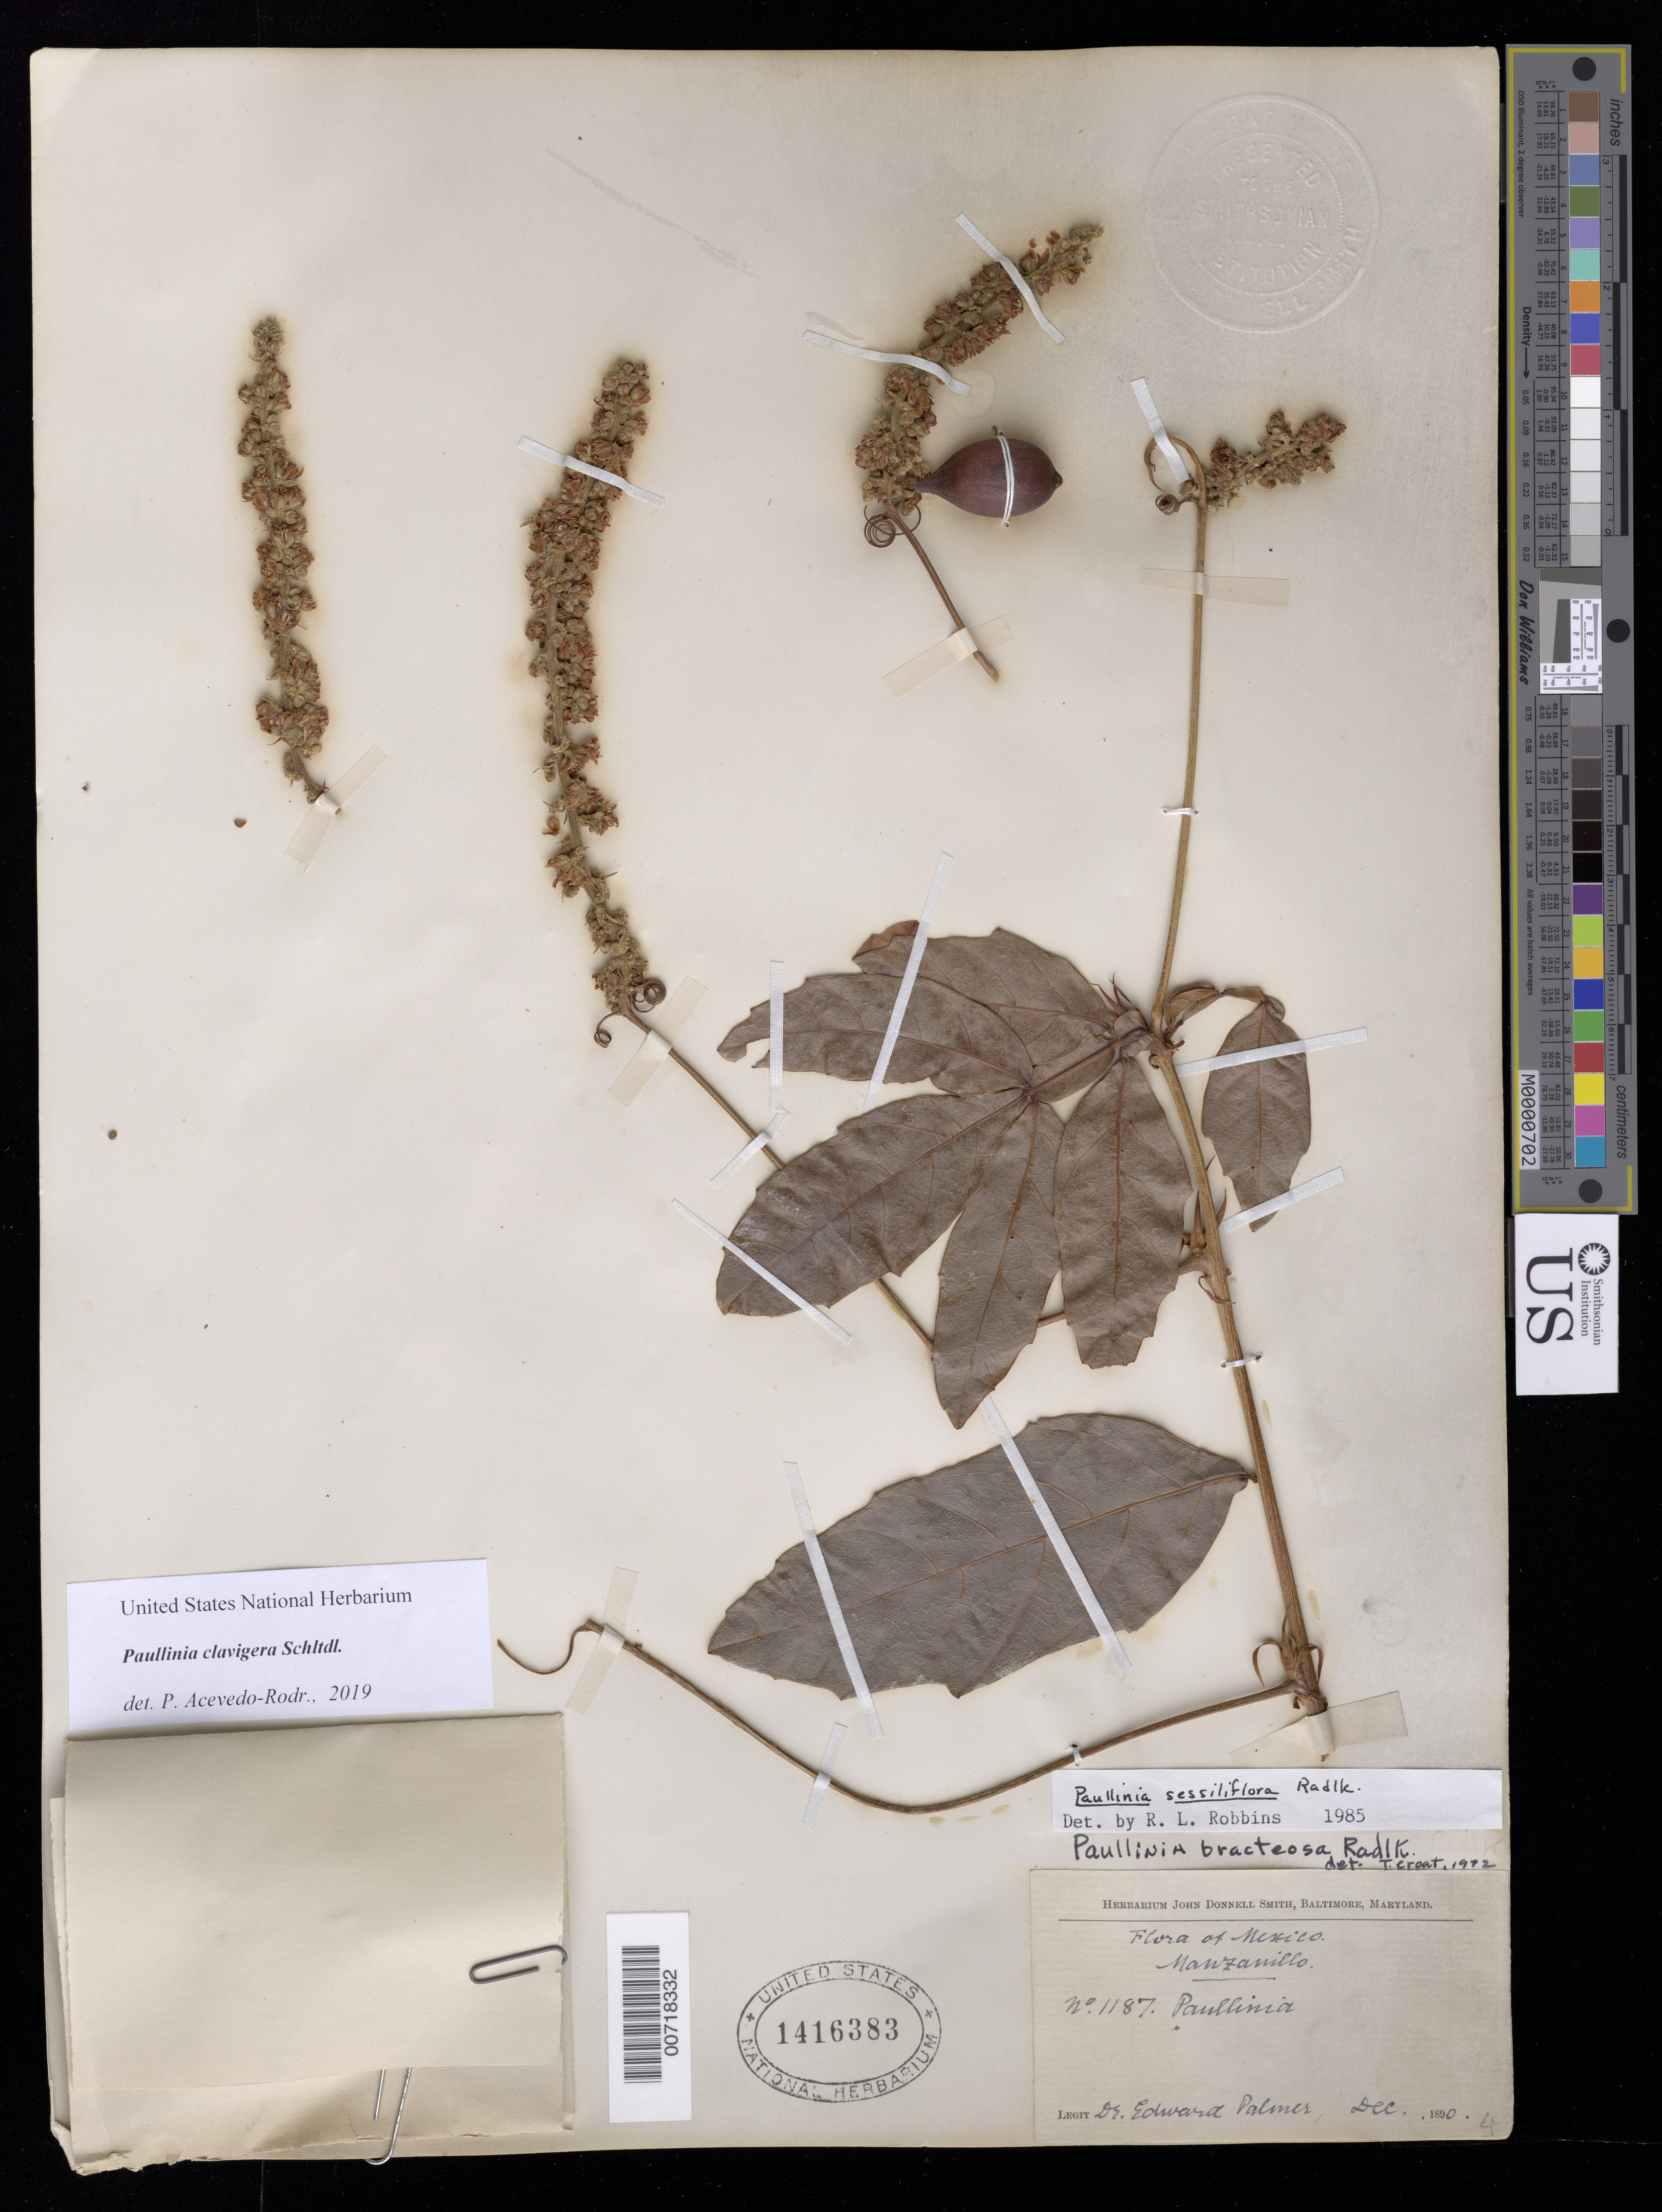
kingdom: Plantae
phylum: Tracheophyta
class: Magnoliopsida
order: Sapindales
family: Sapindaceae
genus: Paullinia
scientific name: Paullinia sessiliflora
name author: Radlk.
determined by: Robbins, R. Laurie, Curator (KSTC), Emporia State University (UNITED STATES)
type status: Isosyntype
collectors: E. Palmer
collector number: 1187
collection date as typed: Dec 1890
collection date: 1890-12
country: Mexico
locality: Manzanillo.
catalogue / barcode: US 1416383